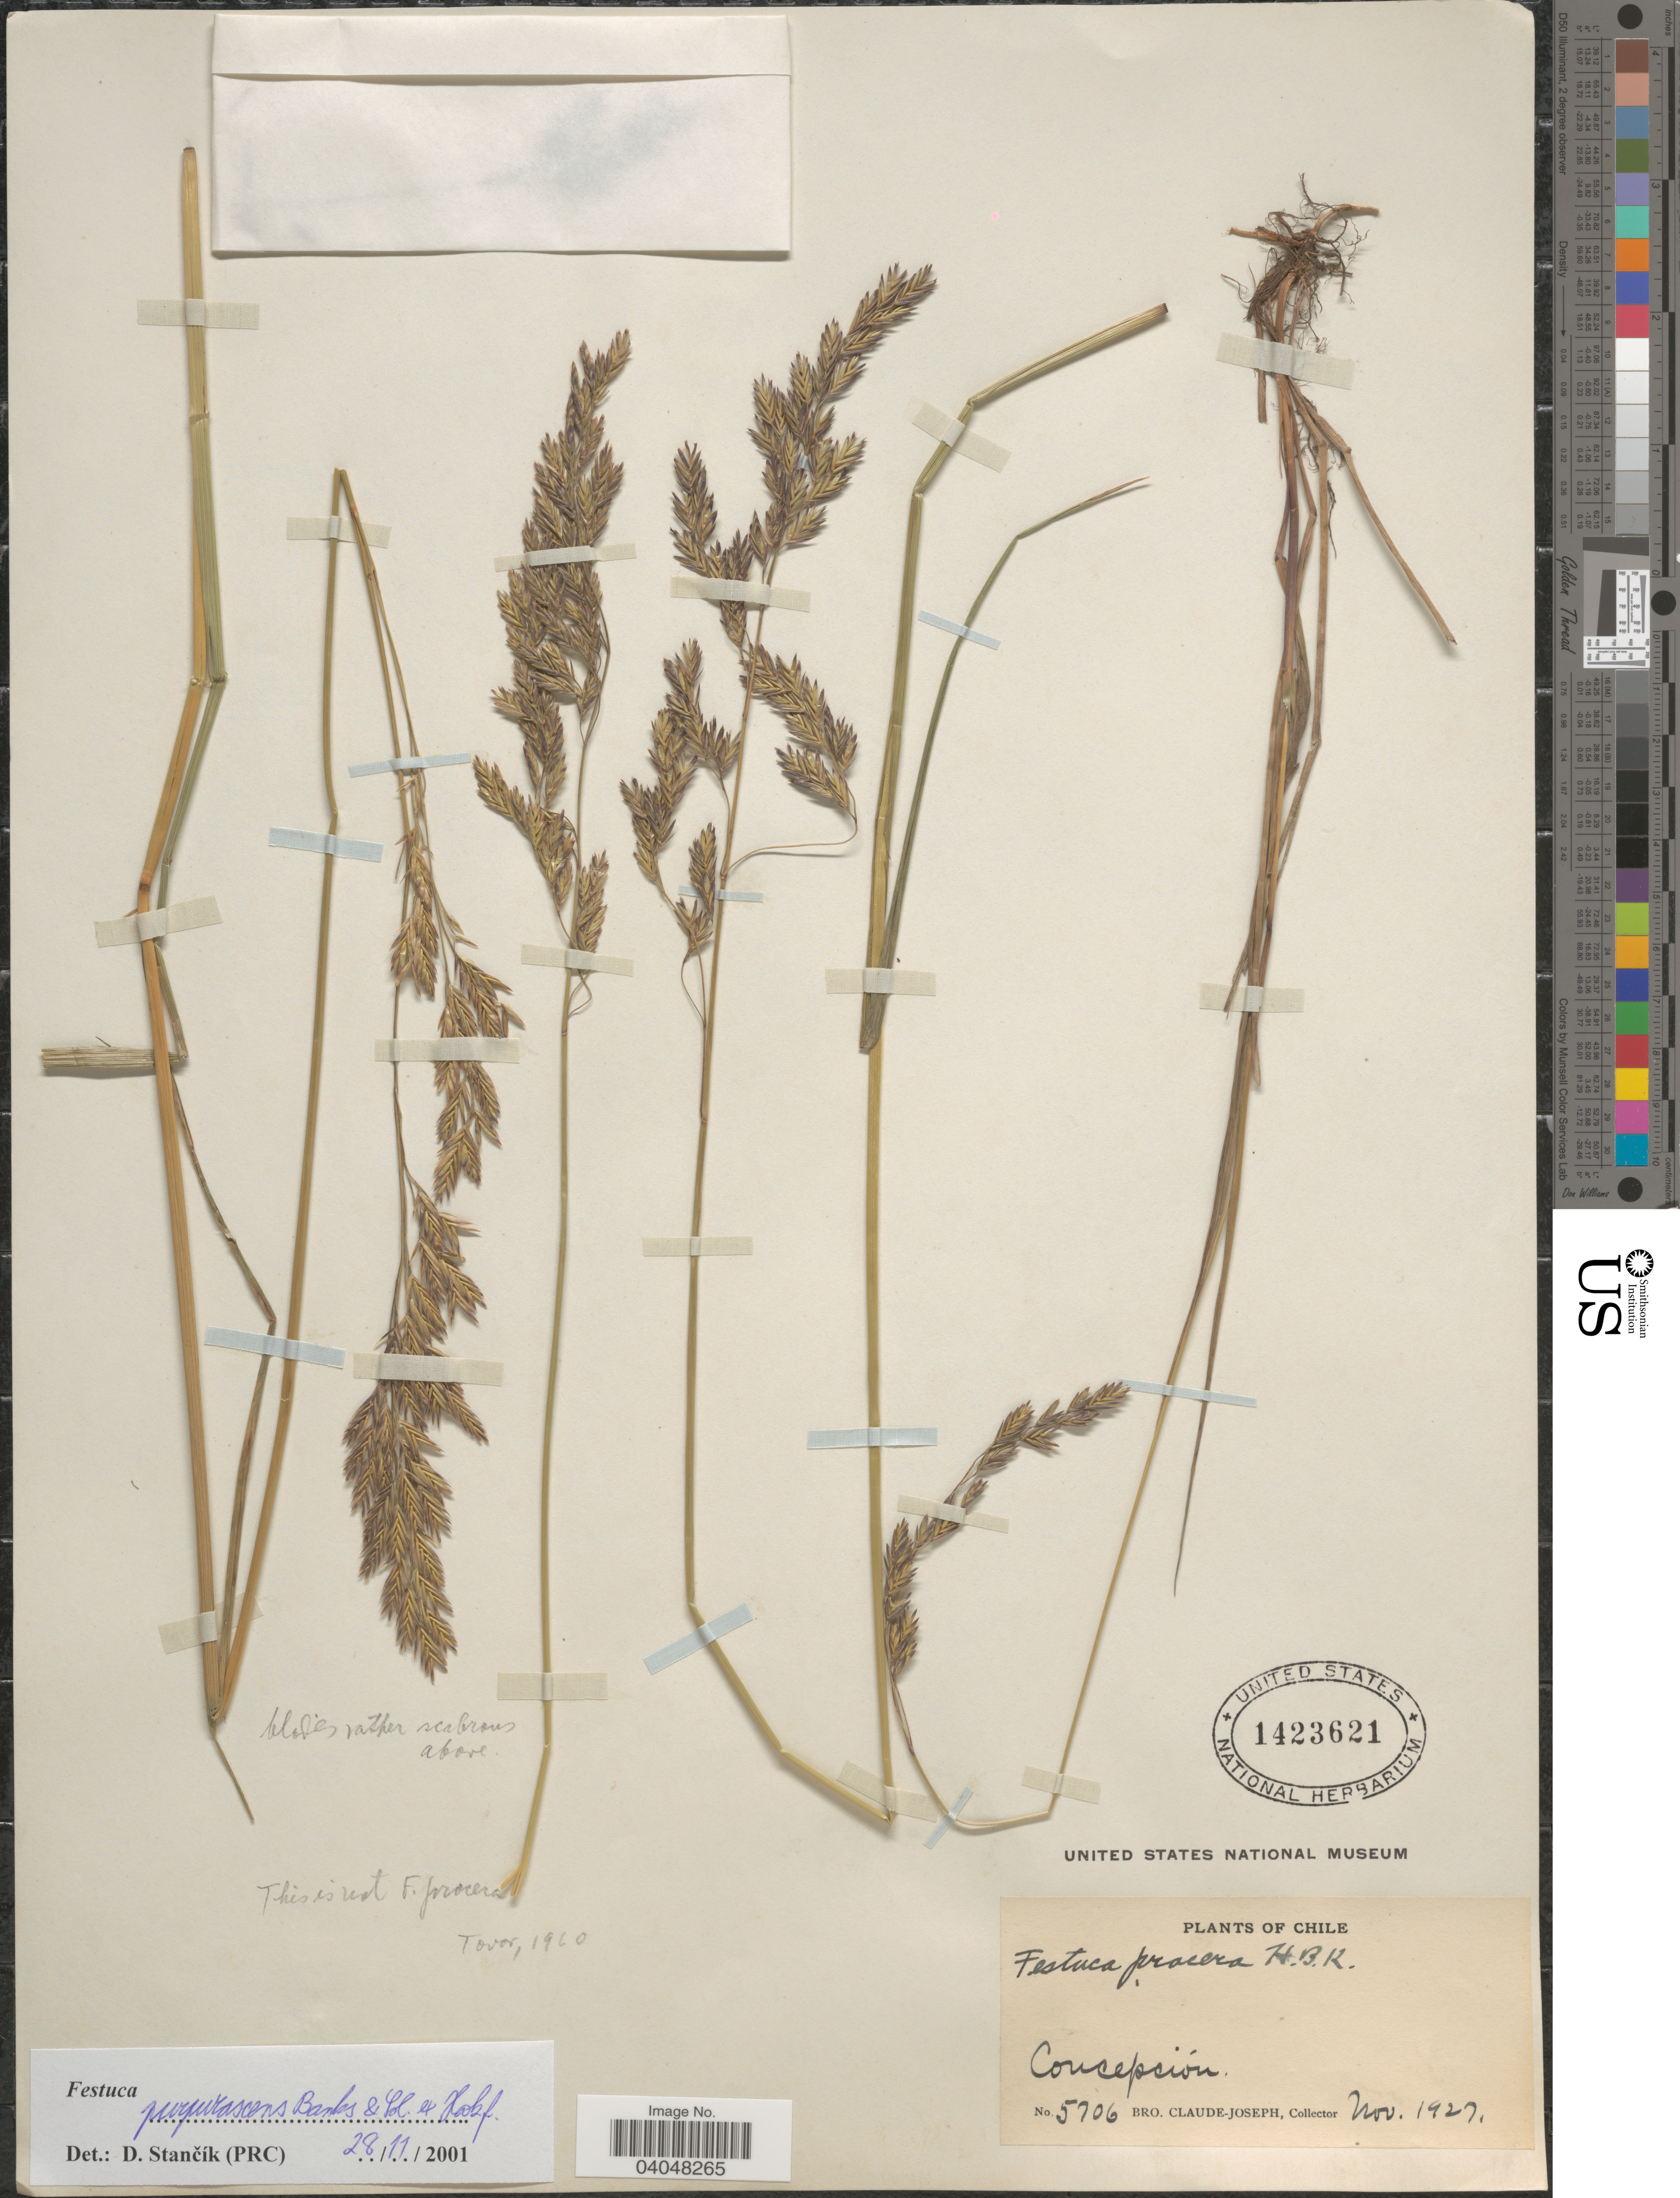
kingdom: Plantae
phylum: Tracheophyta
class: Liliopsida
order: Poales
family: Poaceae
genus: Festuca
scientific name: Festuca purpurascens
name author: Banks & Sol. ex Hook. f.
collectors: Bro. Claude-Joseph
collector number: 5706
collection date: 1927-11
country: Chile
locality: Concepción.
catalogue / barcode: US 1423621